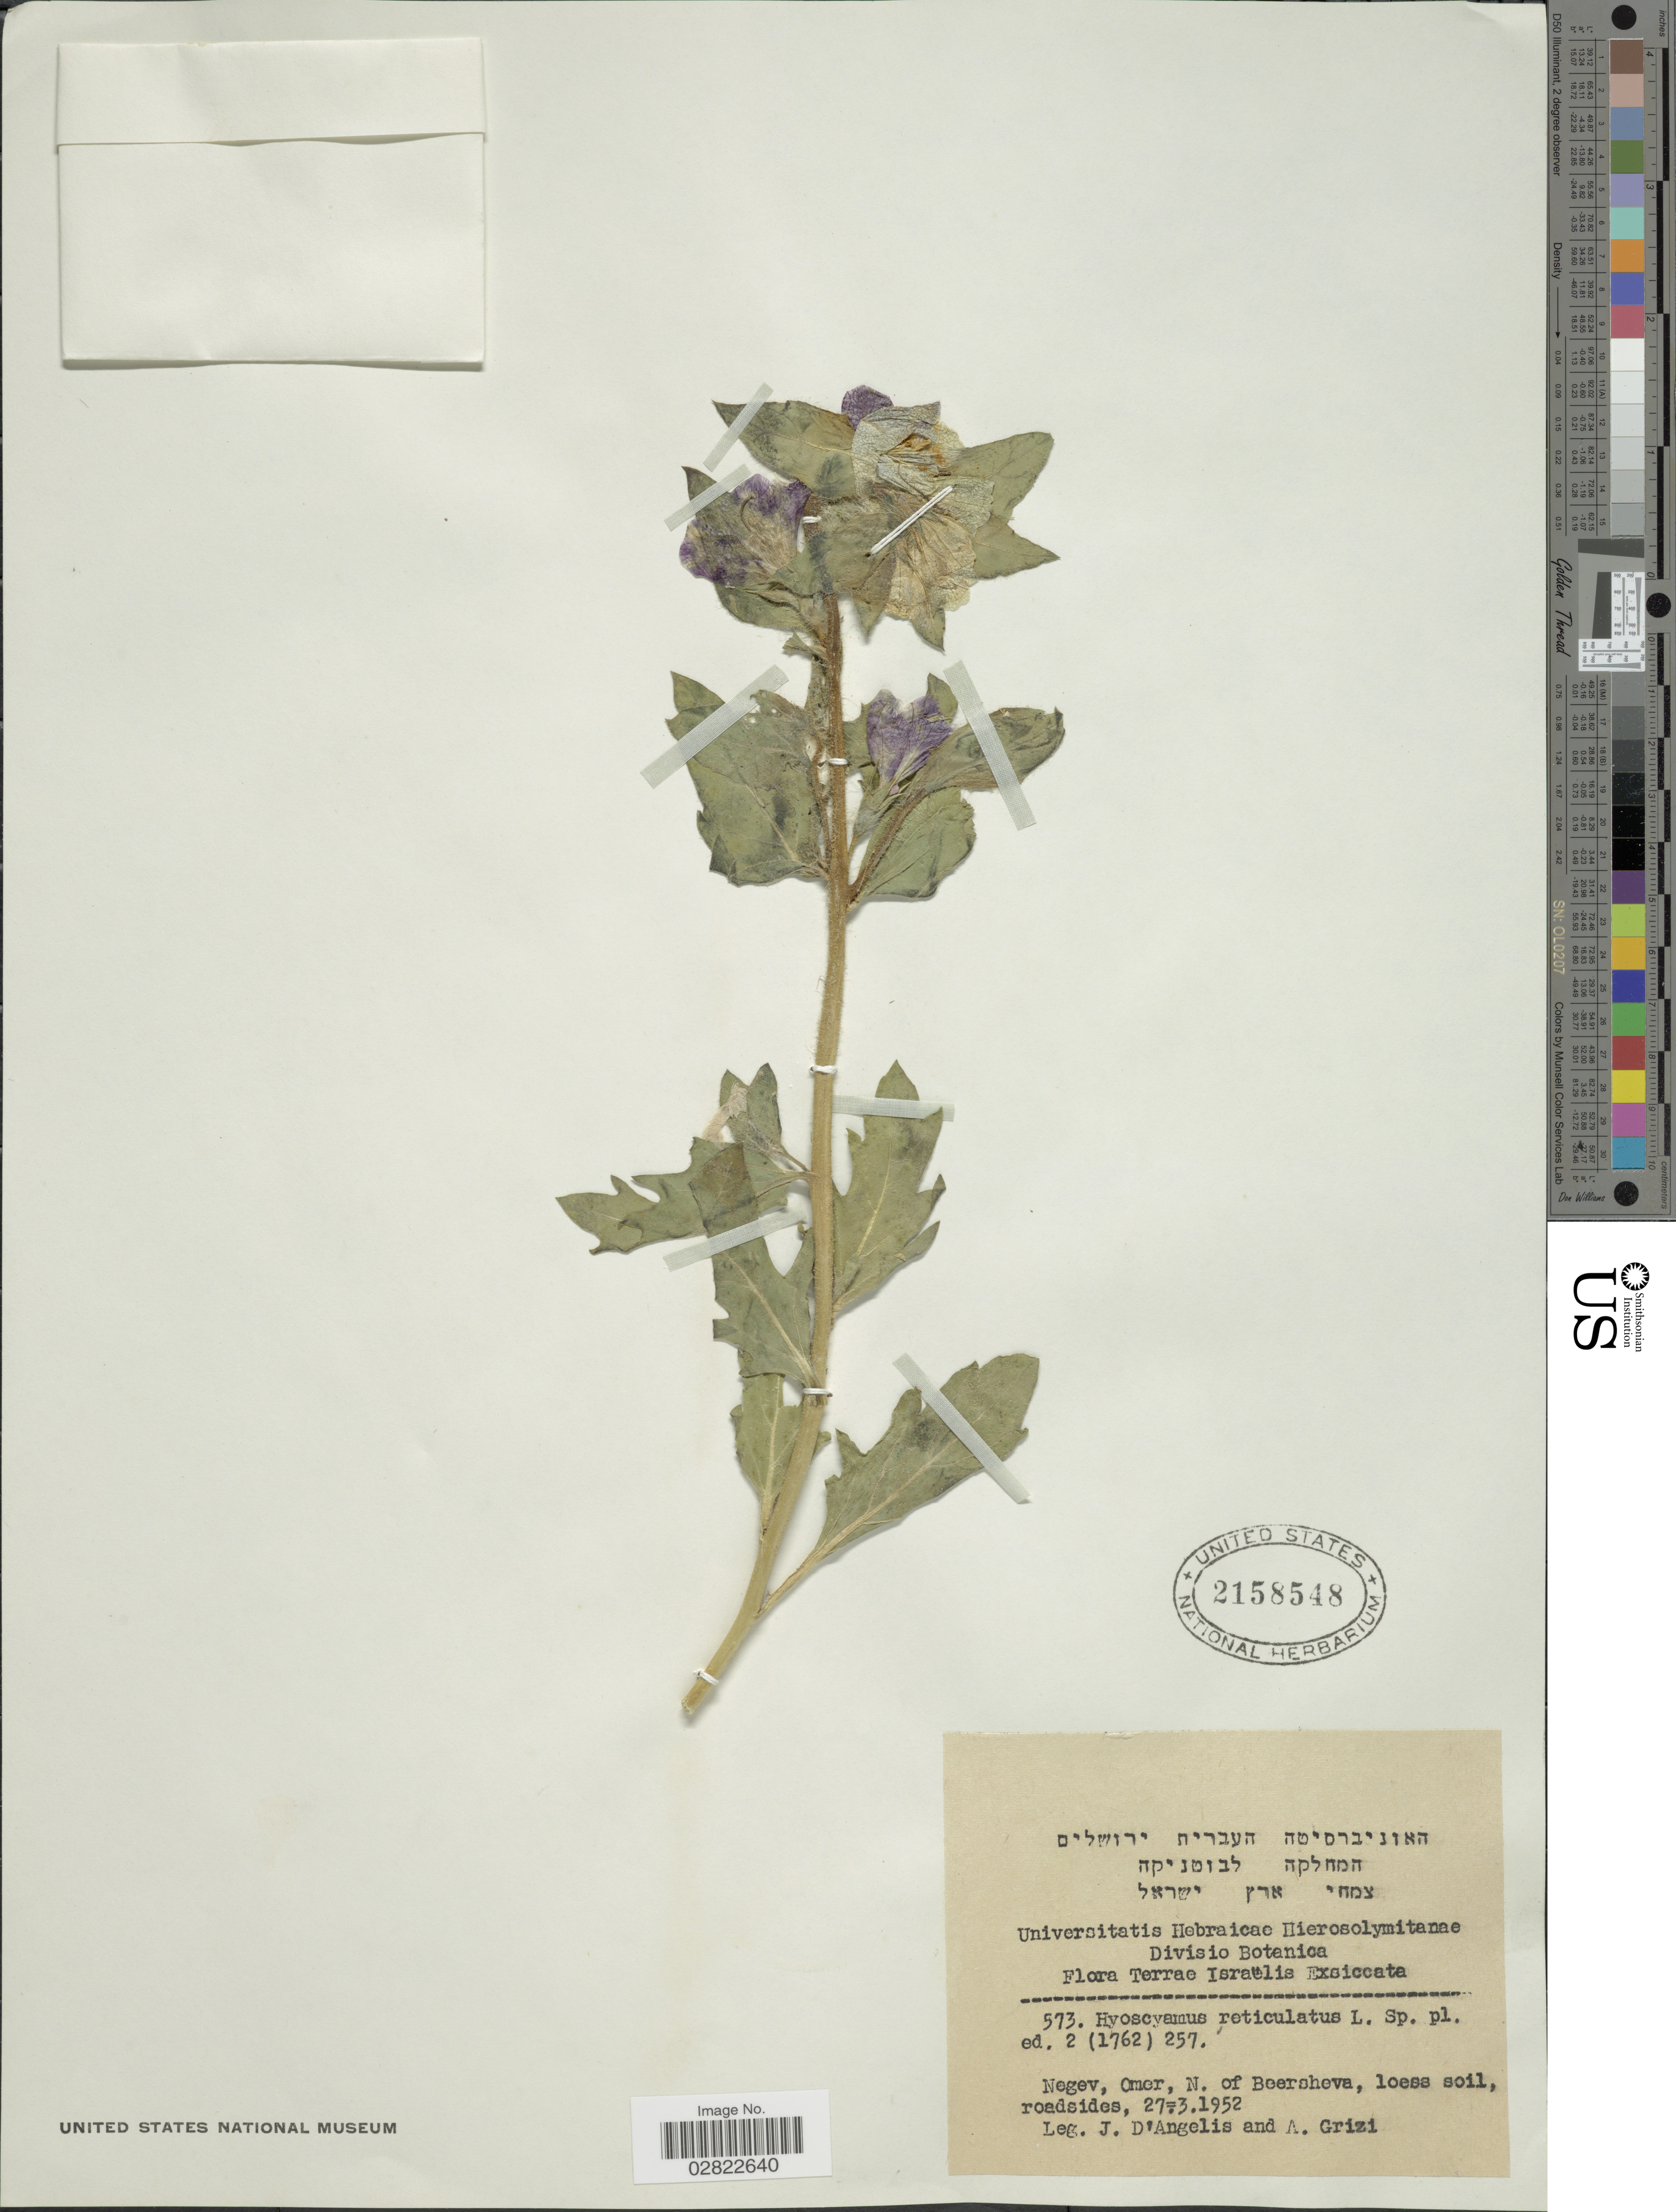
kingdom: Plantae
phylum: Tracheophyta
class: Magnoliopsida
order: Solanales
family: Solanaceae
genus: Hyoscyamus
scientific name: Hyoscyamus reticulatus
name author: L.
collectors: J. D'angelis & A. Grizi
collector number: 573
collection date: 1952-03-27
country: Israel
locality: Negev, Omer, N. of Beersheva, loess soil, roadsides.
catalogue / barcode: US 2158548